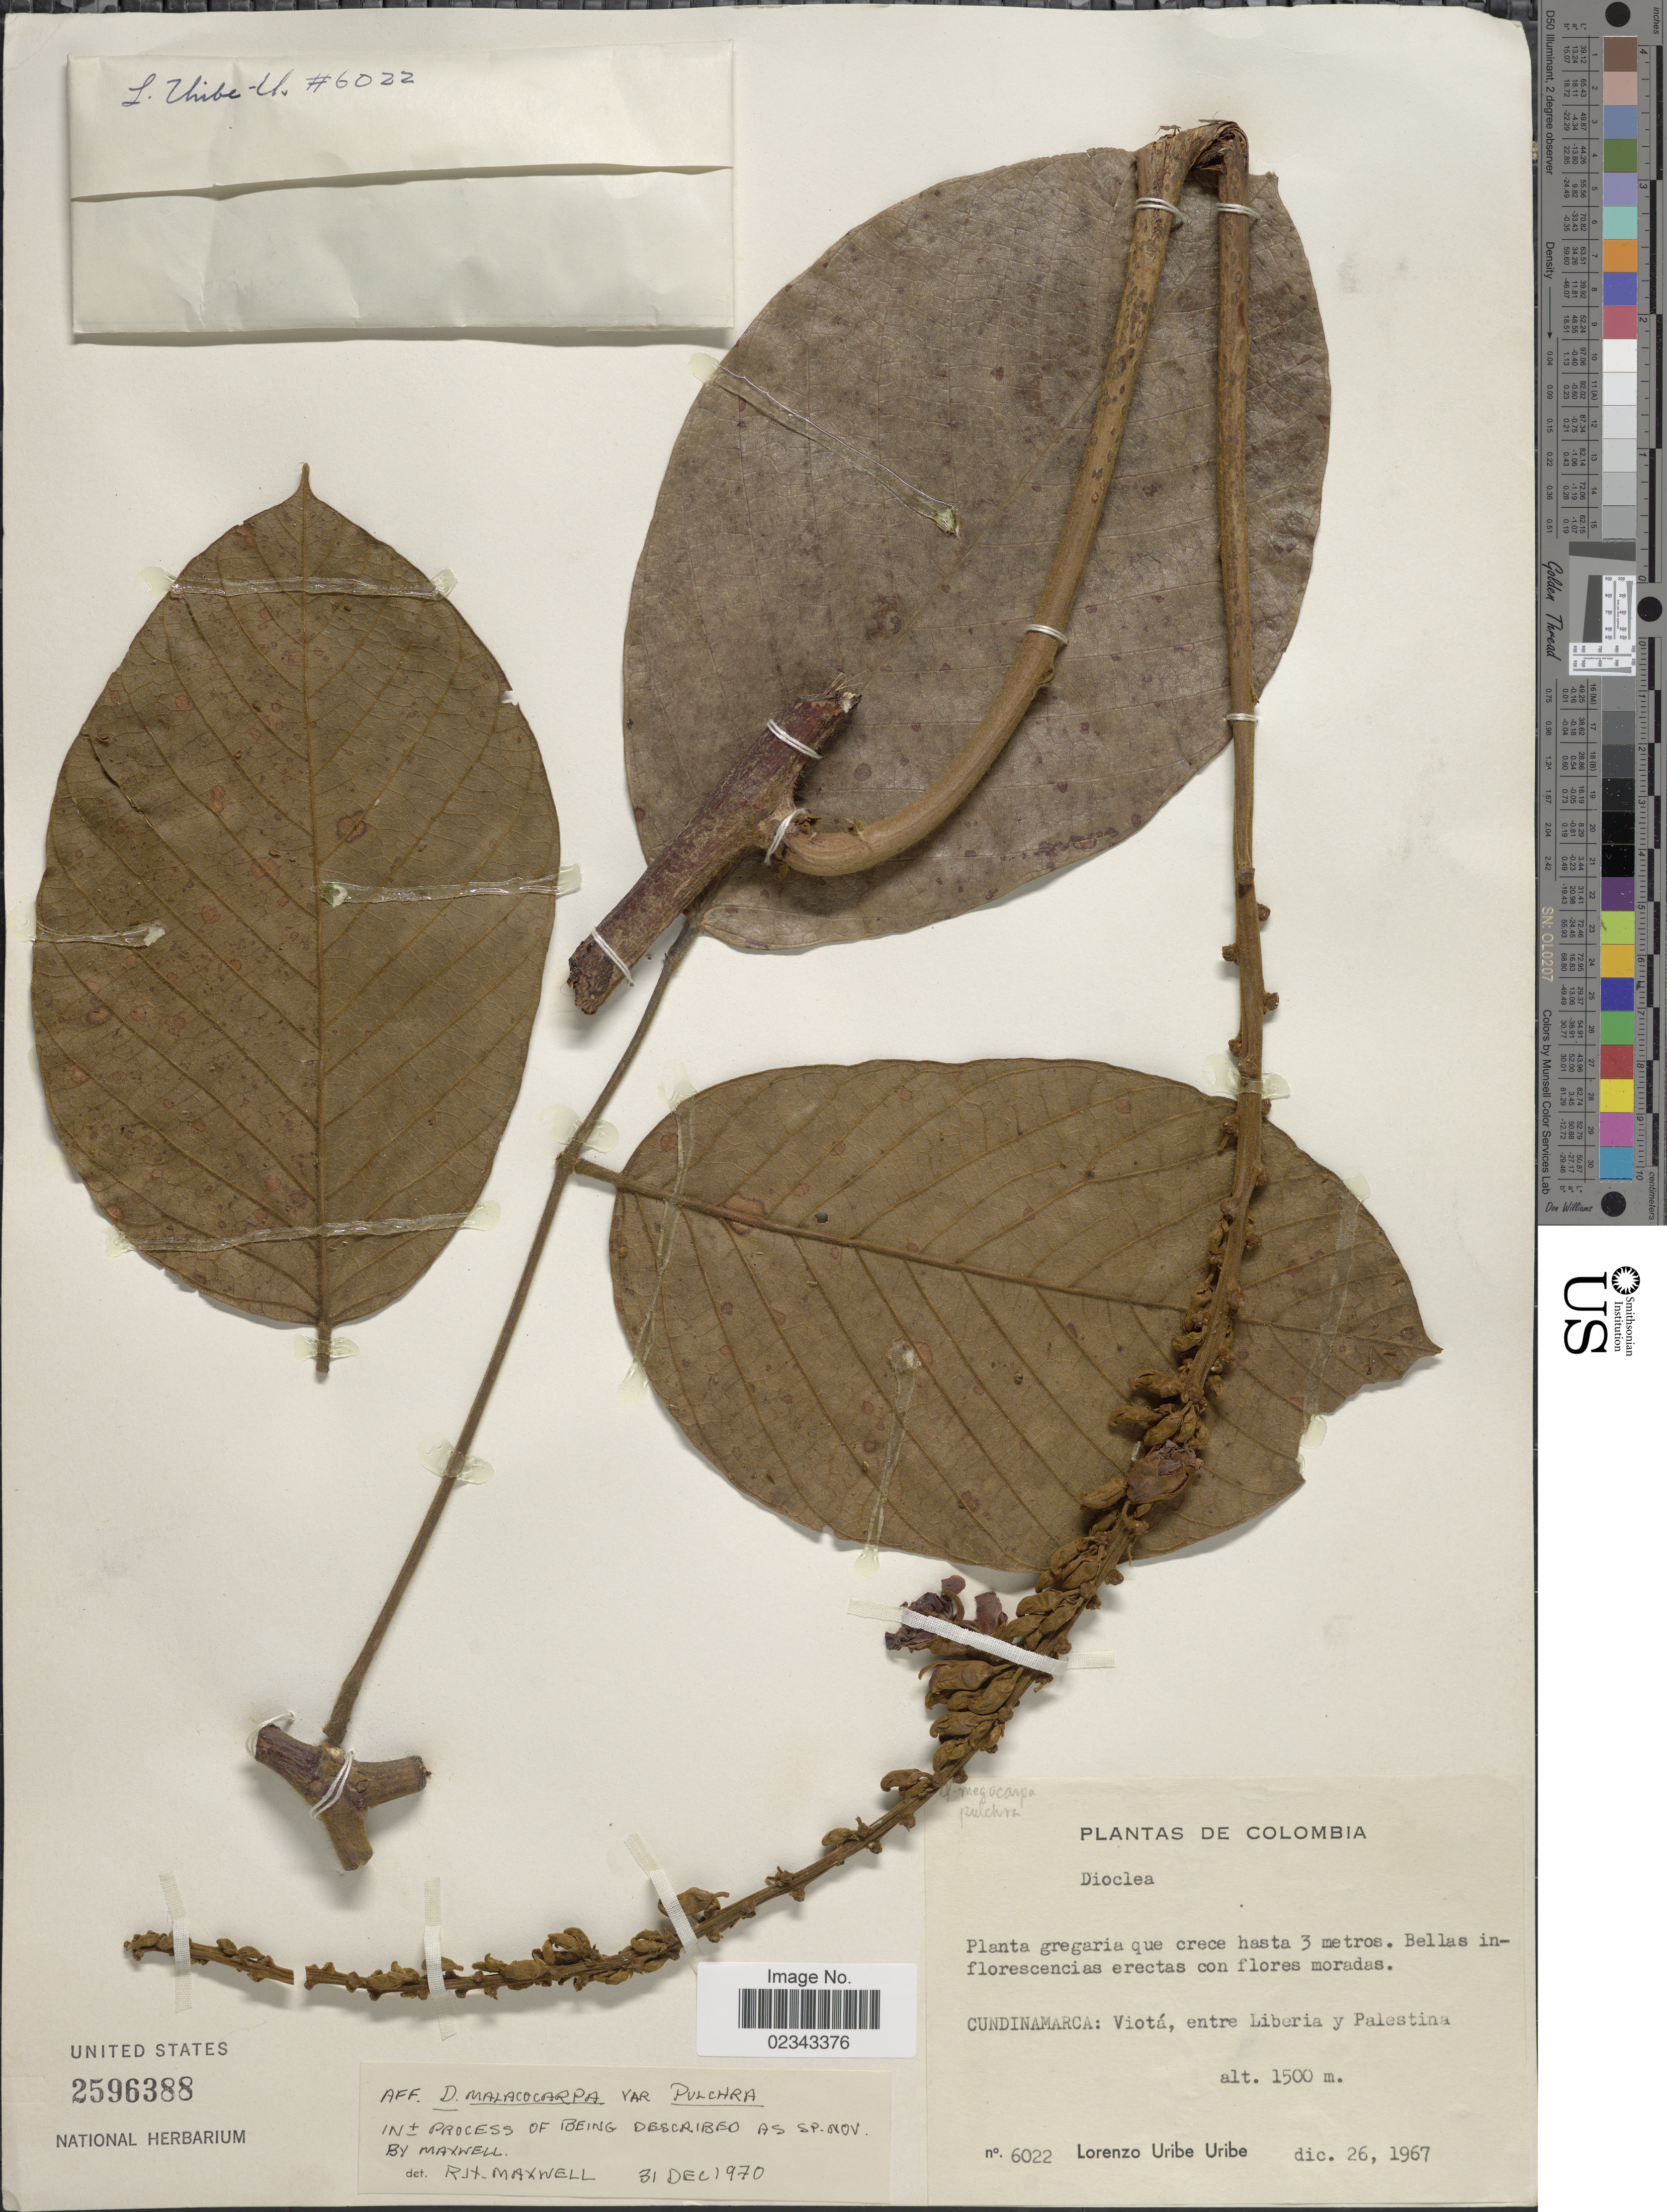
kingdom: Plantae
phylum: Tracheophyta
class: Magnoliopsida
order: Fabales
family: Fabaceae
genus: Macropsychanthus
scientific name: Macropsychanthus comosus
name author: (G. Mey.) L.P. Queiroz & Snak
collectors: L. Uribe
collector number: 6022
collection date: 1967-12-26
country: Colombia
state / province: Cundinamarca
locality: Viotá, enrtre Liberia y Palestina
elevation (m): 1500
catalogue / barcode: US 2596388